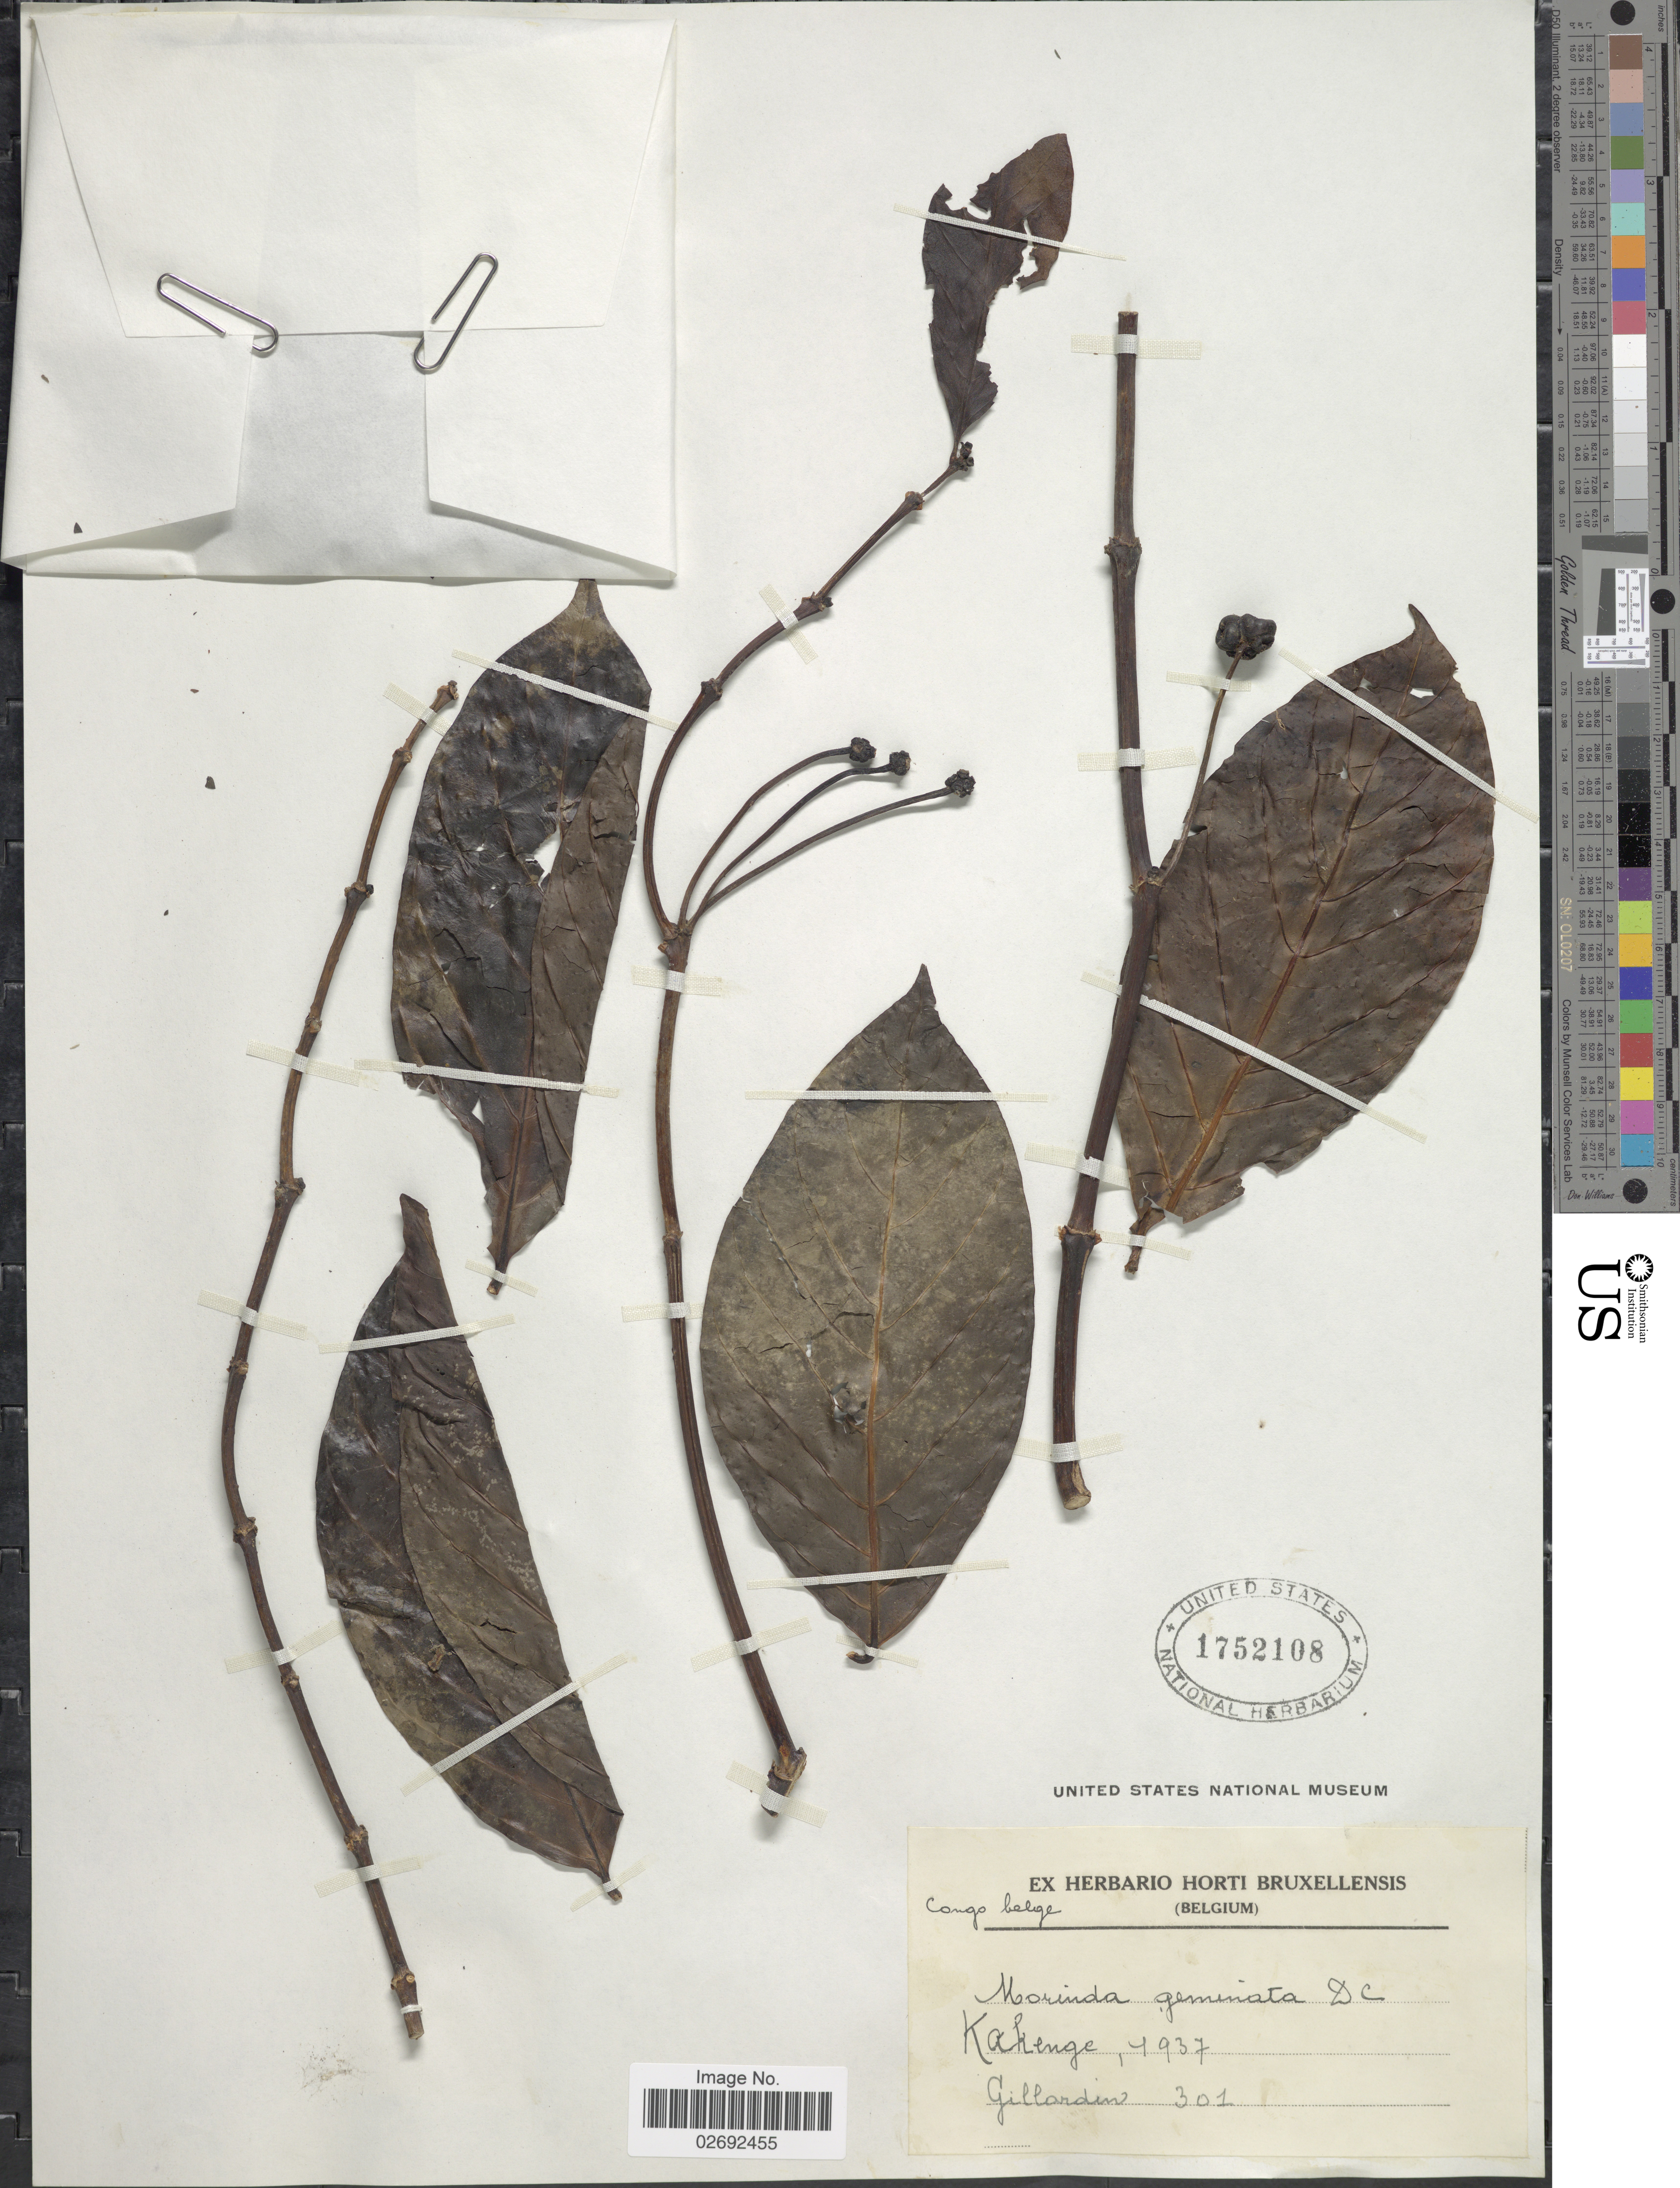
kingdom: Plantae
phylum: Tracheophyta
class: Magnoliopsida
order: Gentianales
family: Rubiaceae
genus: Morinda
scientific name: Morinda geminata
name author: DC.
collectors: -. Gillardin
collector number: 301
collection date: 1937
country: Congo, Democratic Republic of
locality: Congo Belge, Kakenge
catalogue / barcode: US 1752108